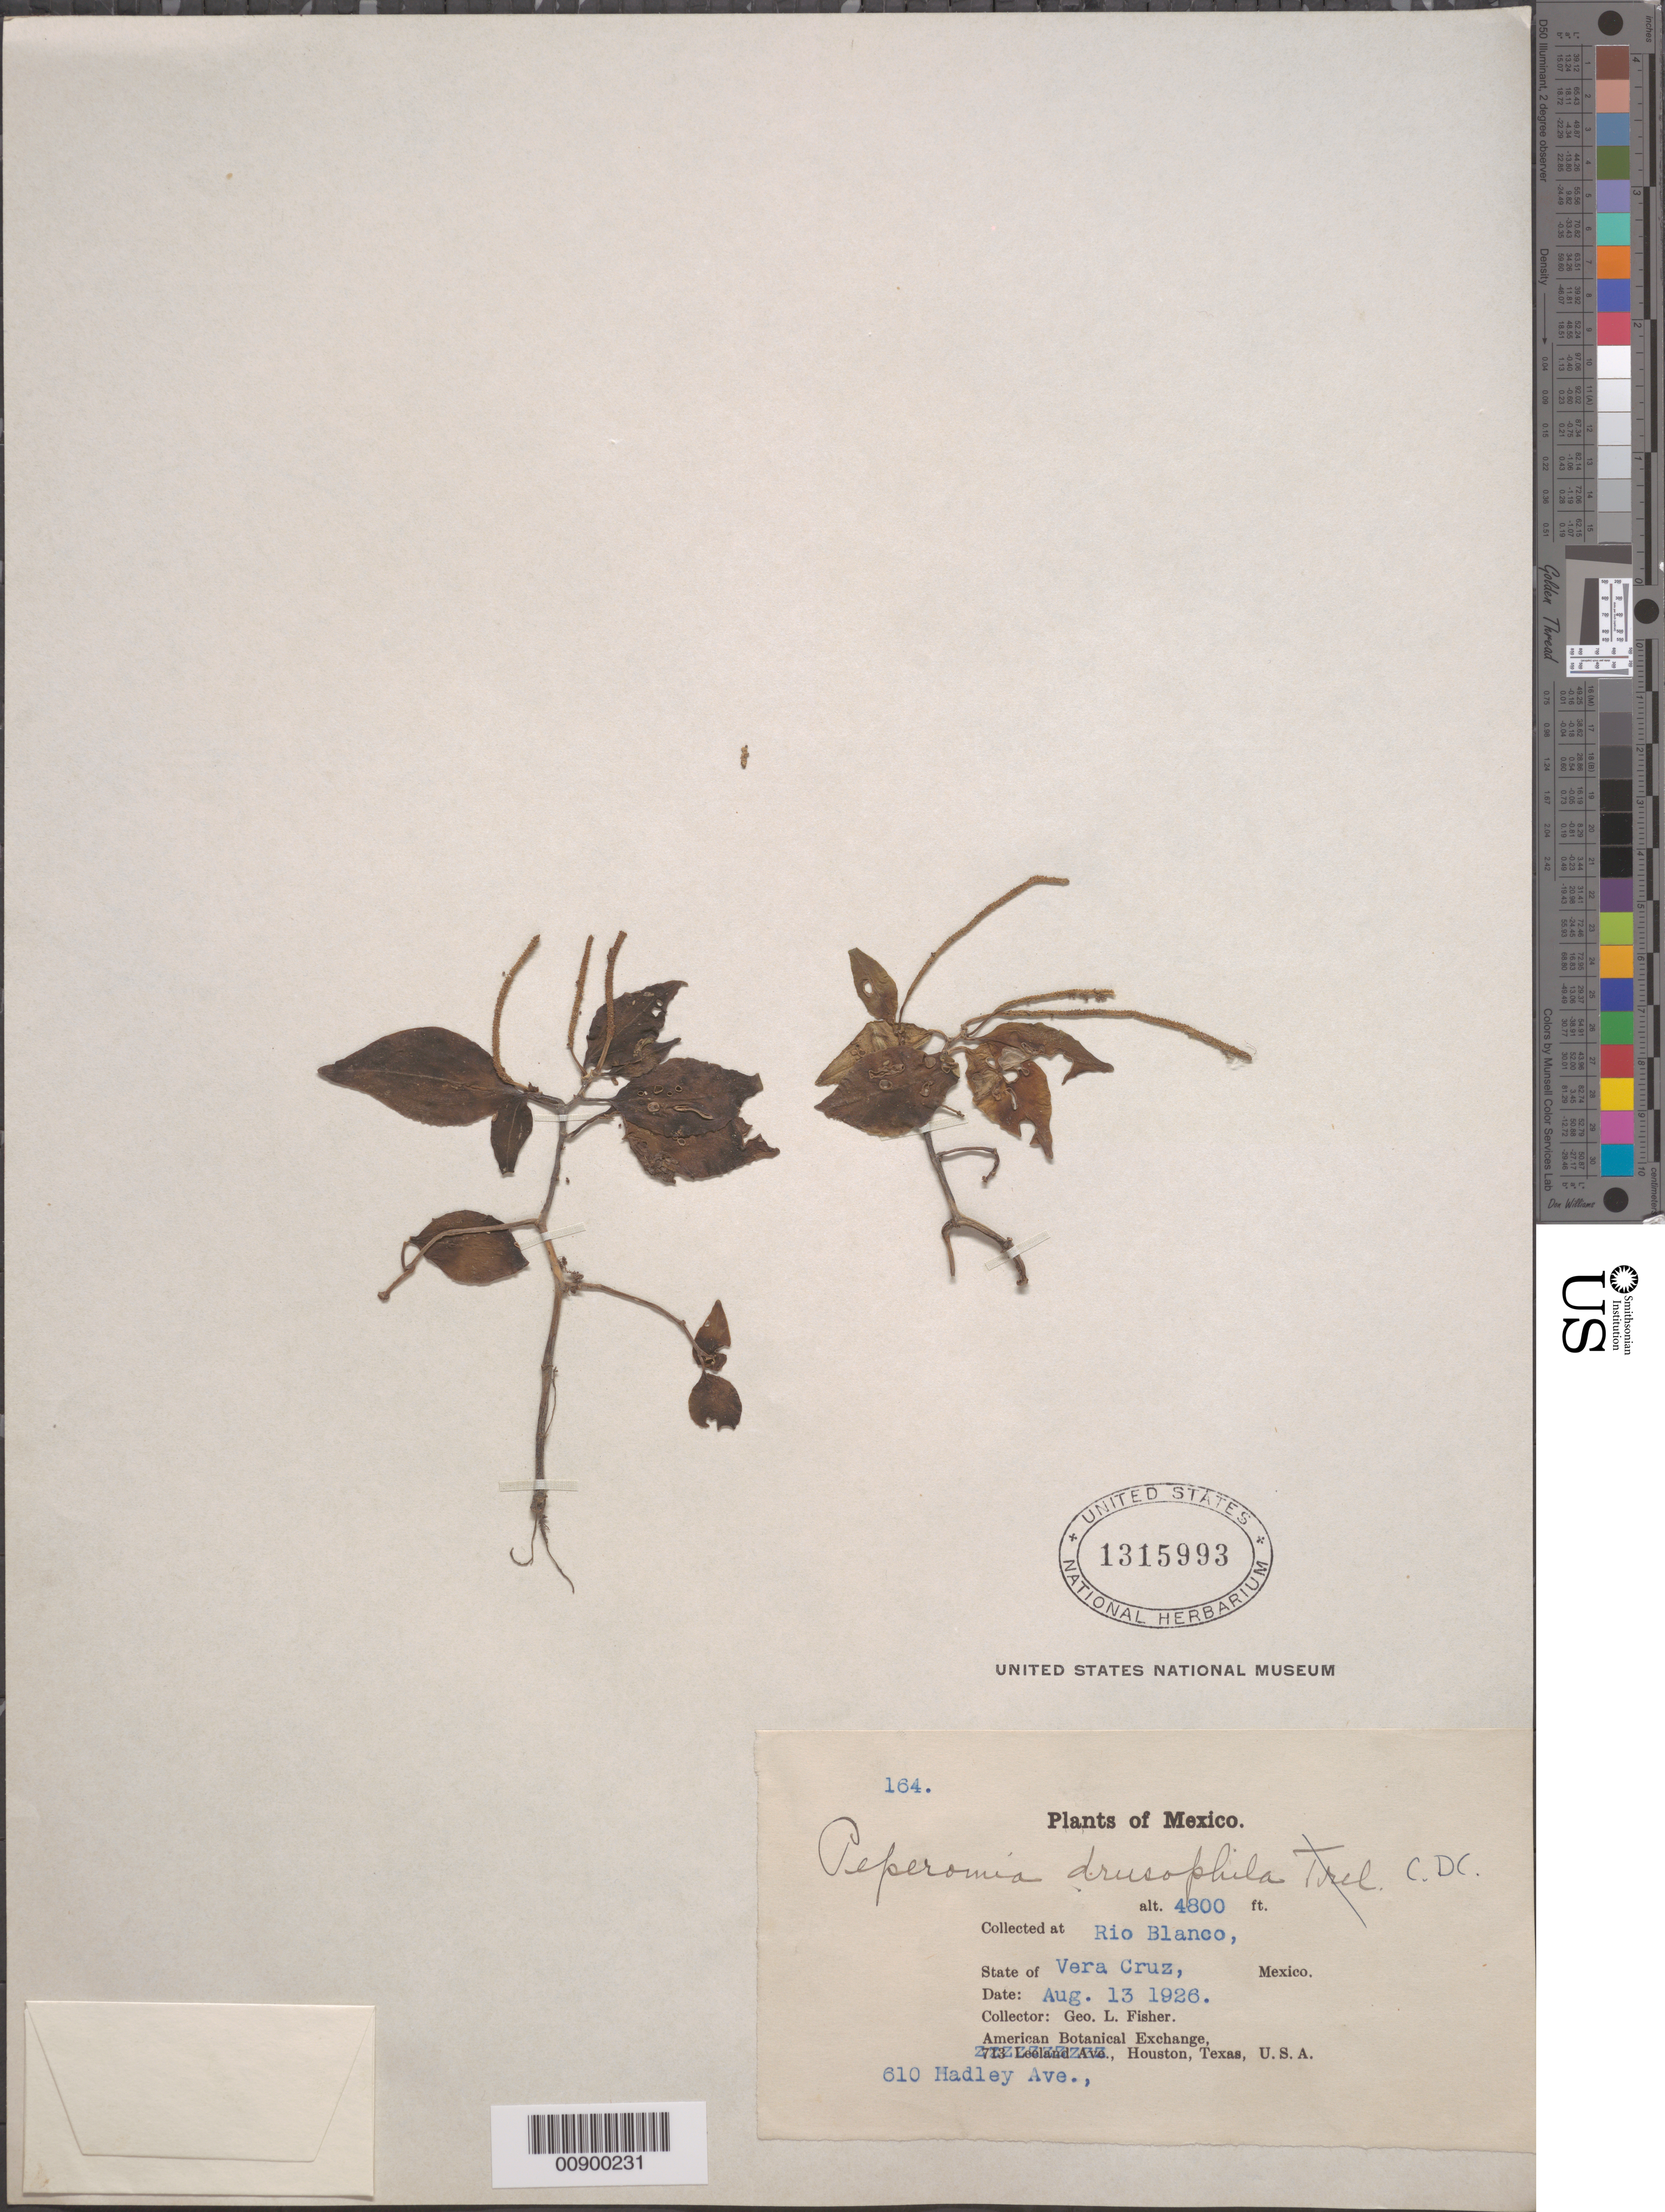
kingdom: Plantae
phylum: Tracheophyta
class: Magnoliopsida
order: Piperales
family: Piperaceae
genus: Peperomia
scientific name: Peperomia drusophila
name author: C. DC.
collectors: G. L. Fisher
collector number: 164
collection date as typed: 13 Aug 1926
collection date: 1926-08-13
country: Mexico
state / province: Veracruz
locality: Río Blanco, Veracruz.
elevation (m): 1463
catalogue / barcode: US 1315993